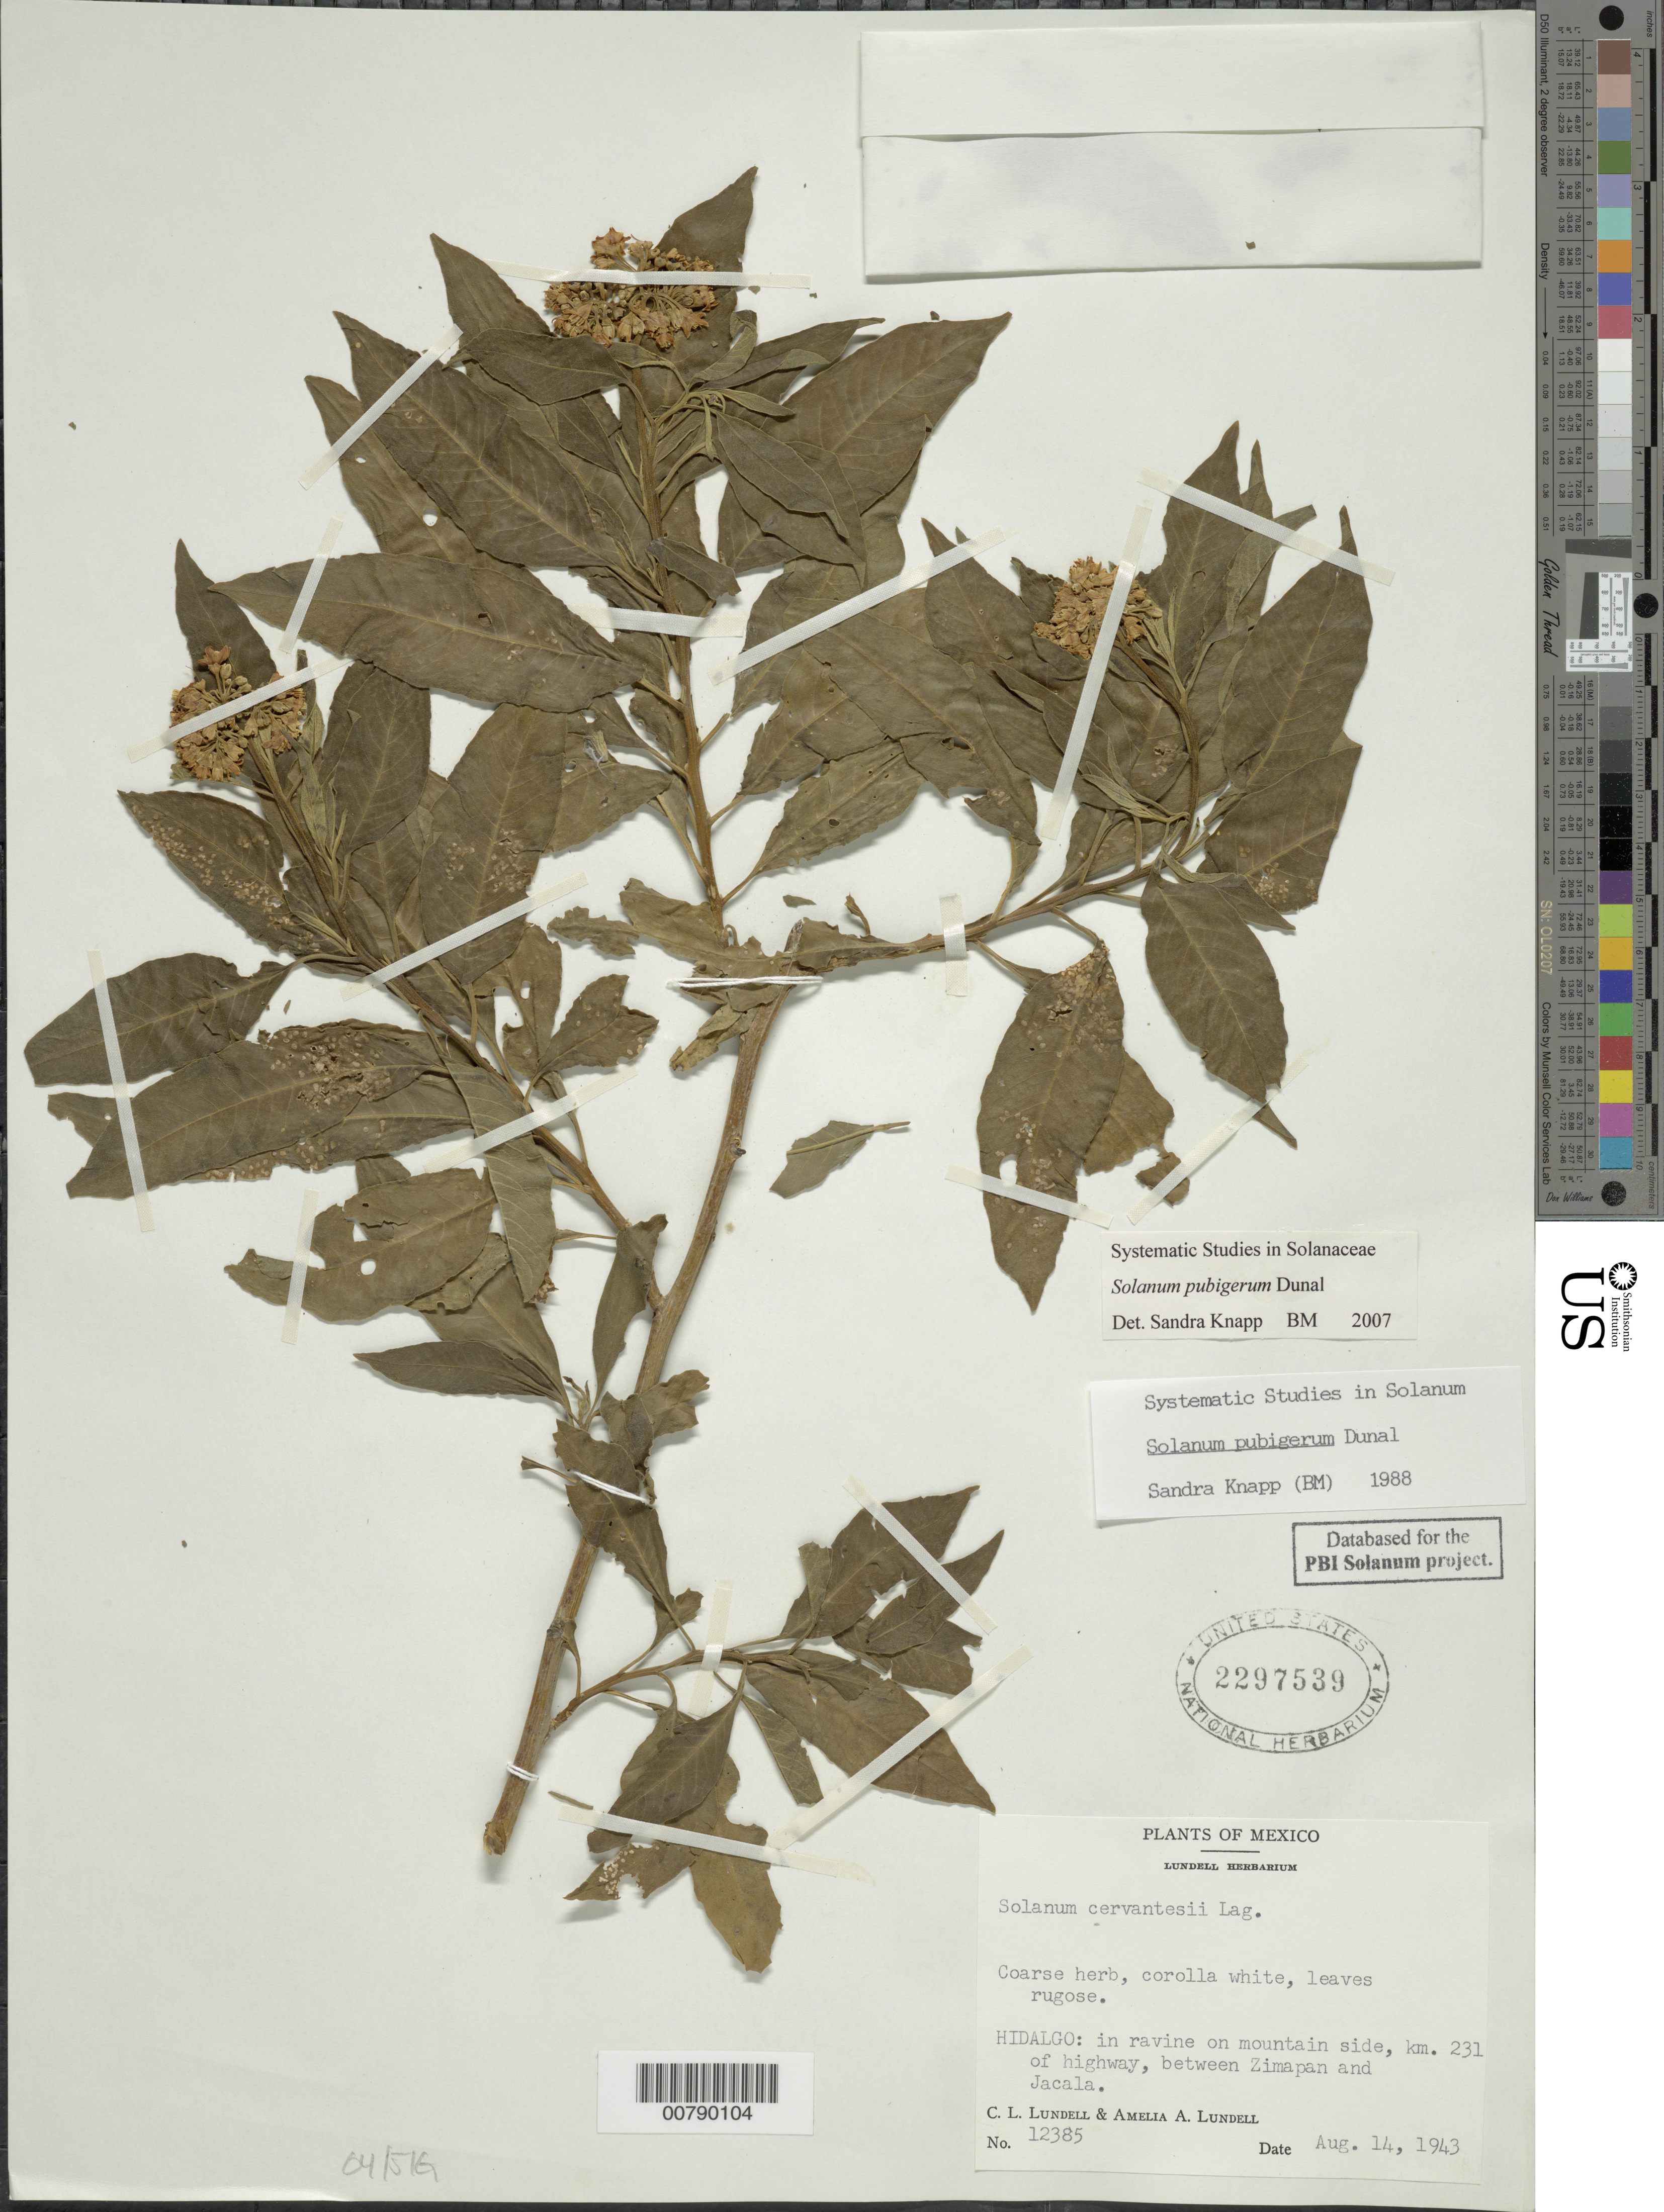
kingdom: Plantae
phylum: Tracheophyta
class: Magnoliopsida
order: Solanales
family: Solanaceae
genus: Solanum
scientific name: Solanum pubigerum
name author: Dunal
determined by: Knapp, S. D.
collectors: C. L. Lundell & A. A. Lundell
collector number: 12385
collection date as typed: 14 Aug 1943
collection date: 1943-08-14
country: Mexico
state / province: Hidalgo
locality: km 231 of highway, between Zimapan and Jacala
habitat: in ravine on mountain side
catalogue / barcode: US 2297539